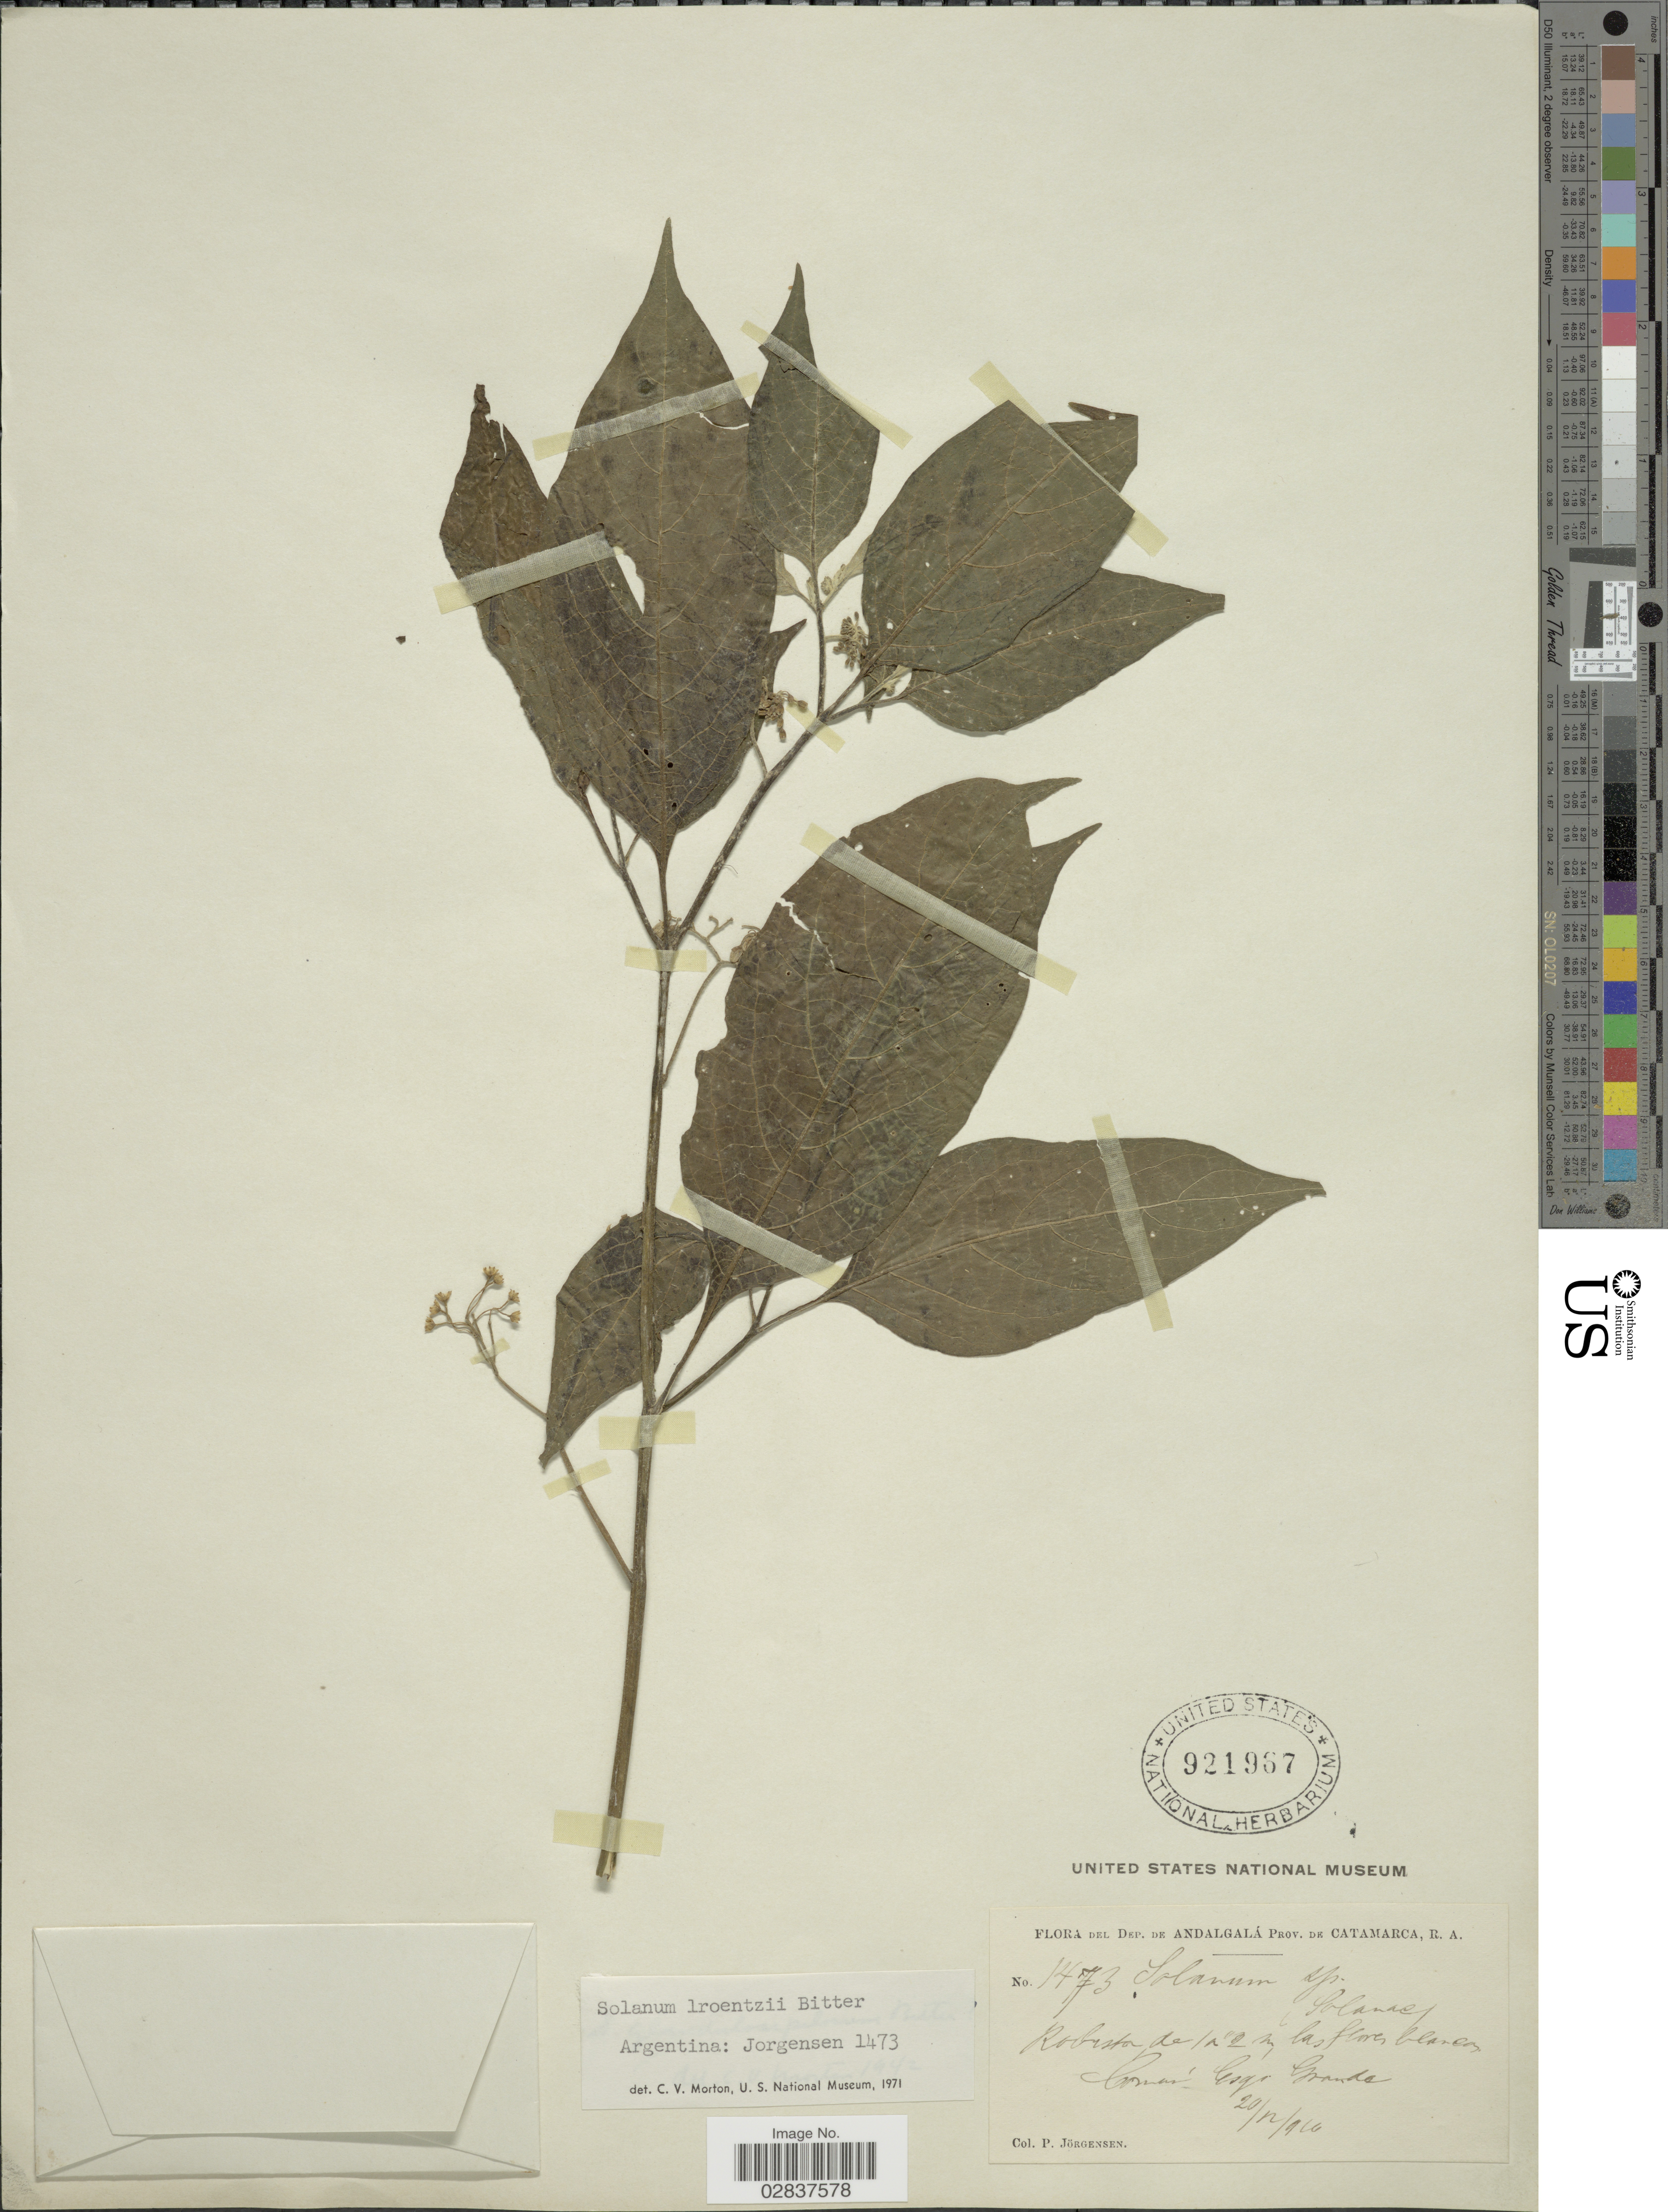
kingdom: Plantae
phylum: Tracheophyta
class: Magnoliopsida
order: Solanales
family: Solanaceae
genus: Solanum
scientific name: Solanum lorentzii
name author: Bitter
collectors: P. Jörgensen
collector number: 1473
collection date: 1916-12-20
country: Argentina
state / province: Catamarca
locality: Dep. de Andalgalá. R.A. Común Esq. Grande.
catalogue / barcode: US 921967